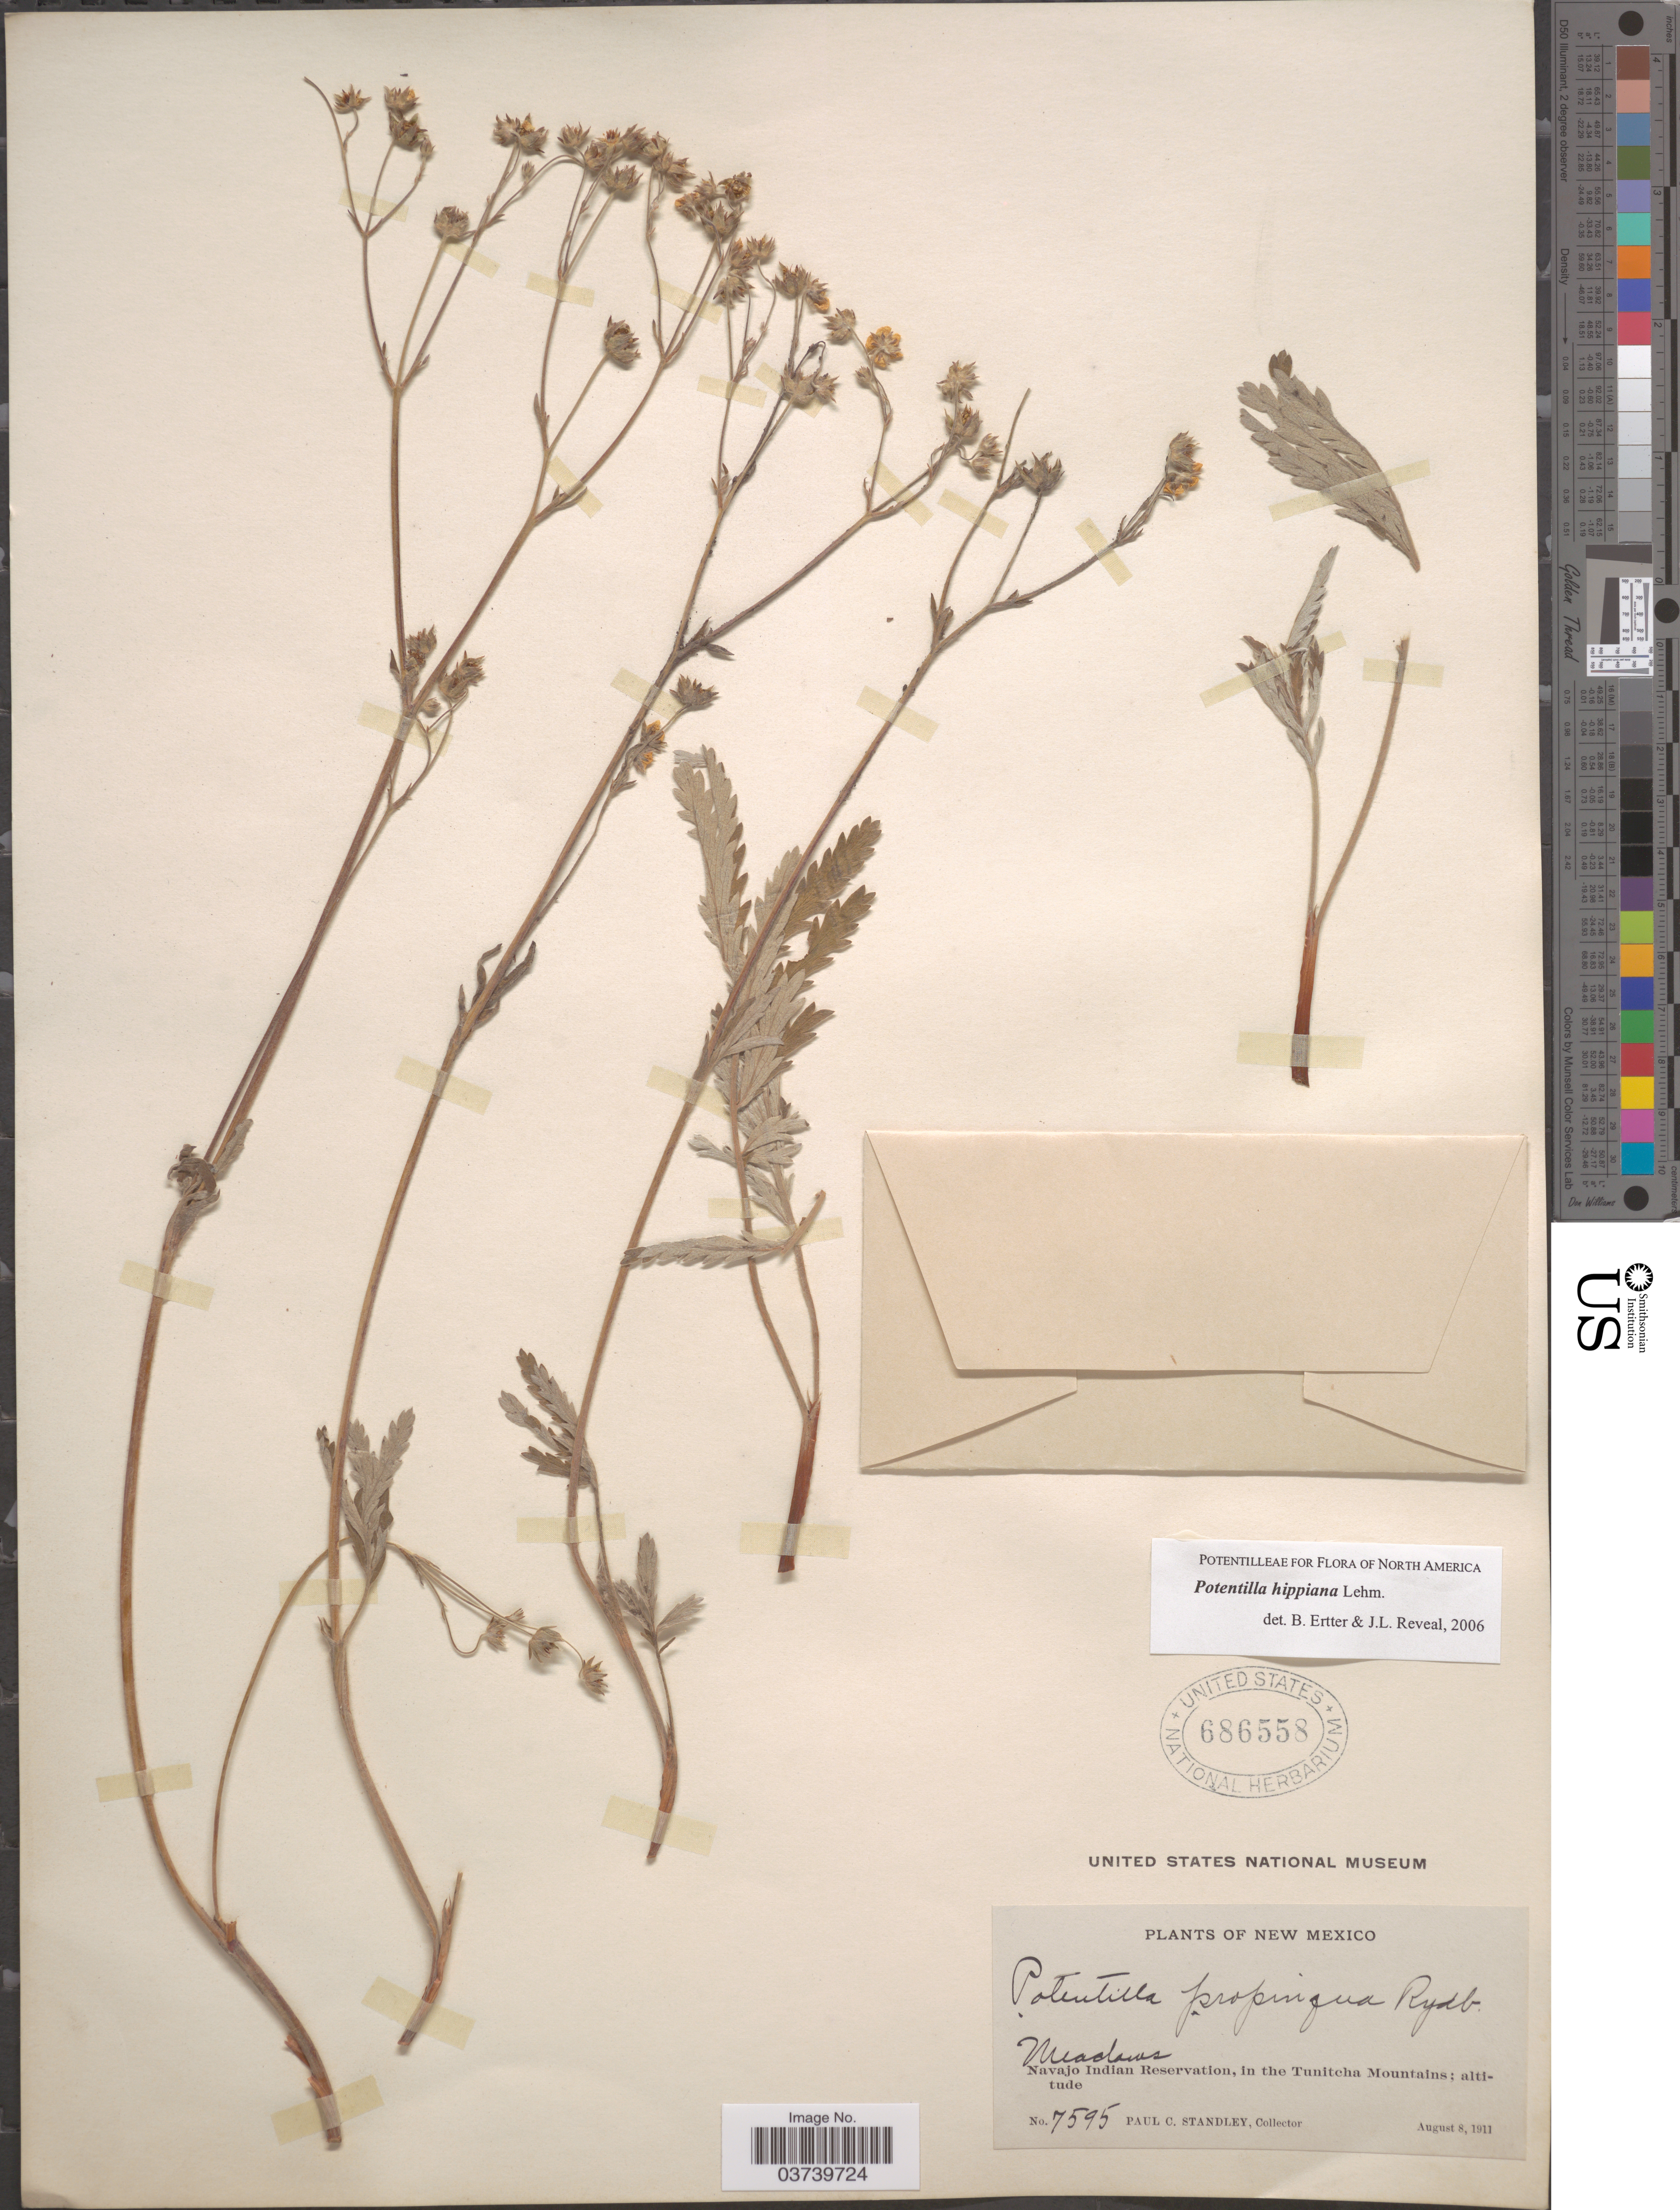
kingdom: Plantae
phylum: Tracheophyta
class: Magnoliopsida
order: Rosales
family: Rosaceae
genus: Potentilla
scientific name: Potentilla hippiana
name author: Lehm.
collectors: P. C. Standley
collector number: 7595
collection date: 1911-08-08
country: United States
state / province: New Mexico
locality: Navajo Indian Reservation, in the Tunitcha Mountains.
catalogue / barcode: US 686558